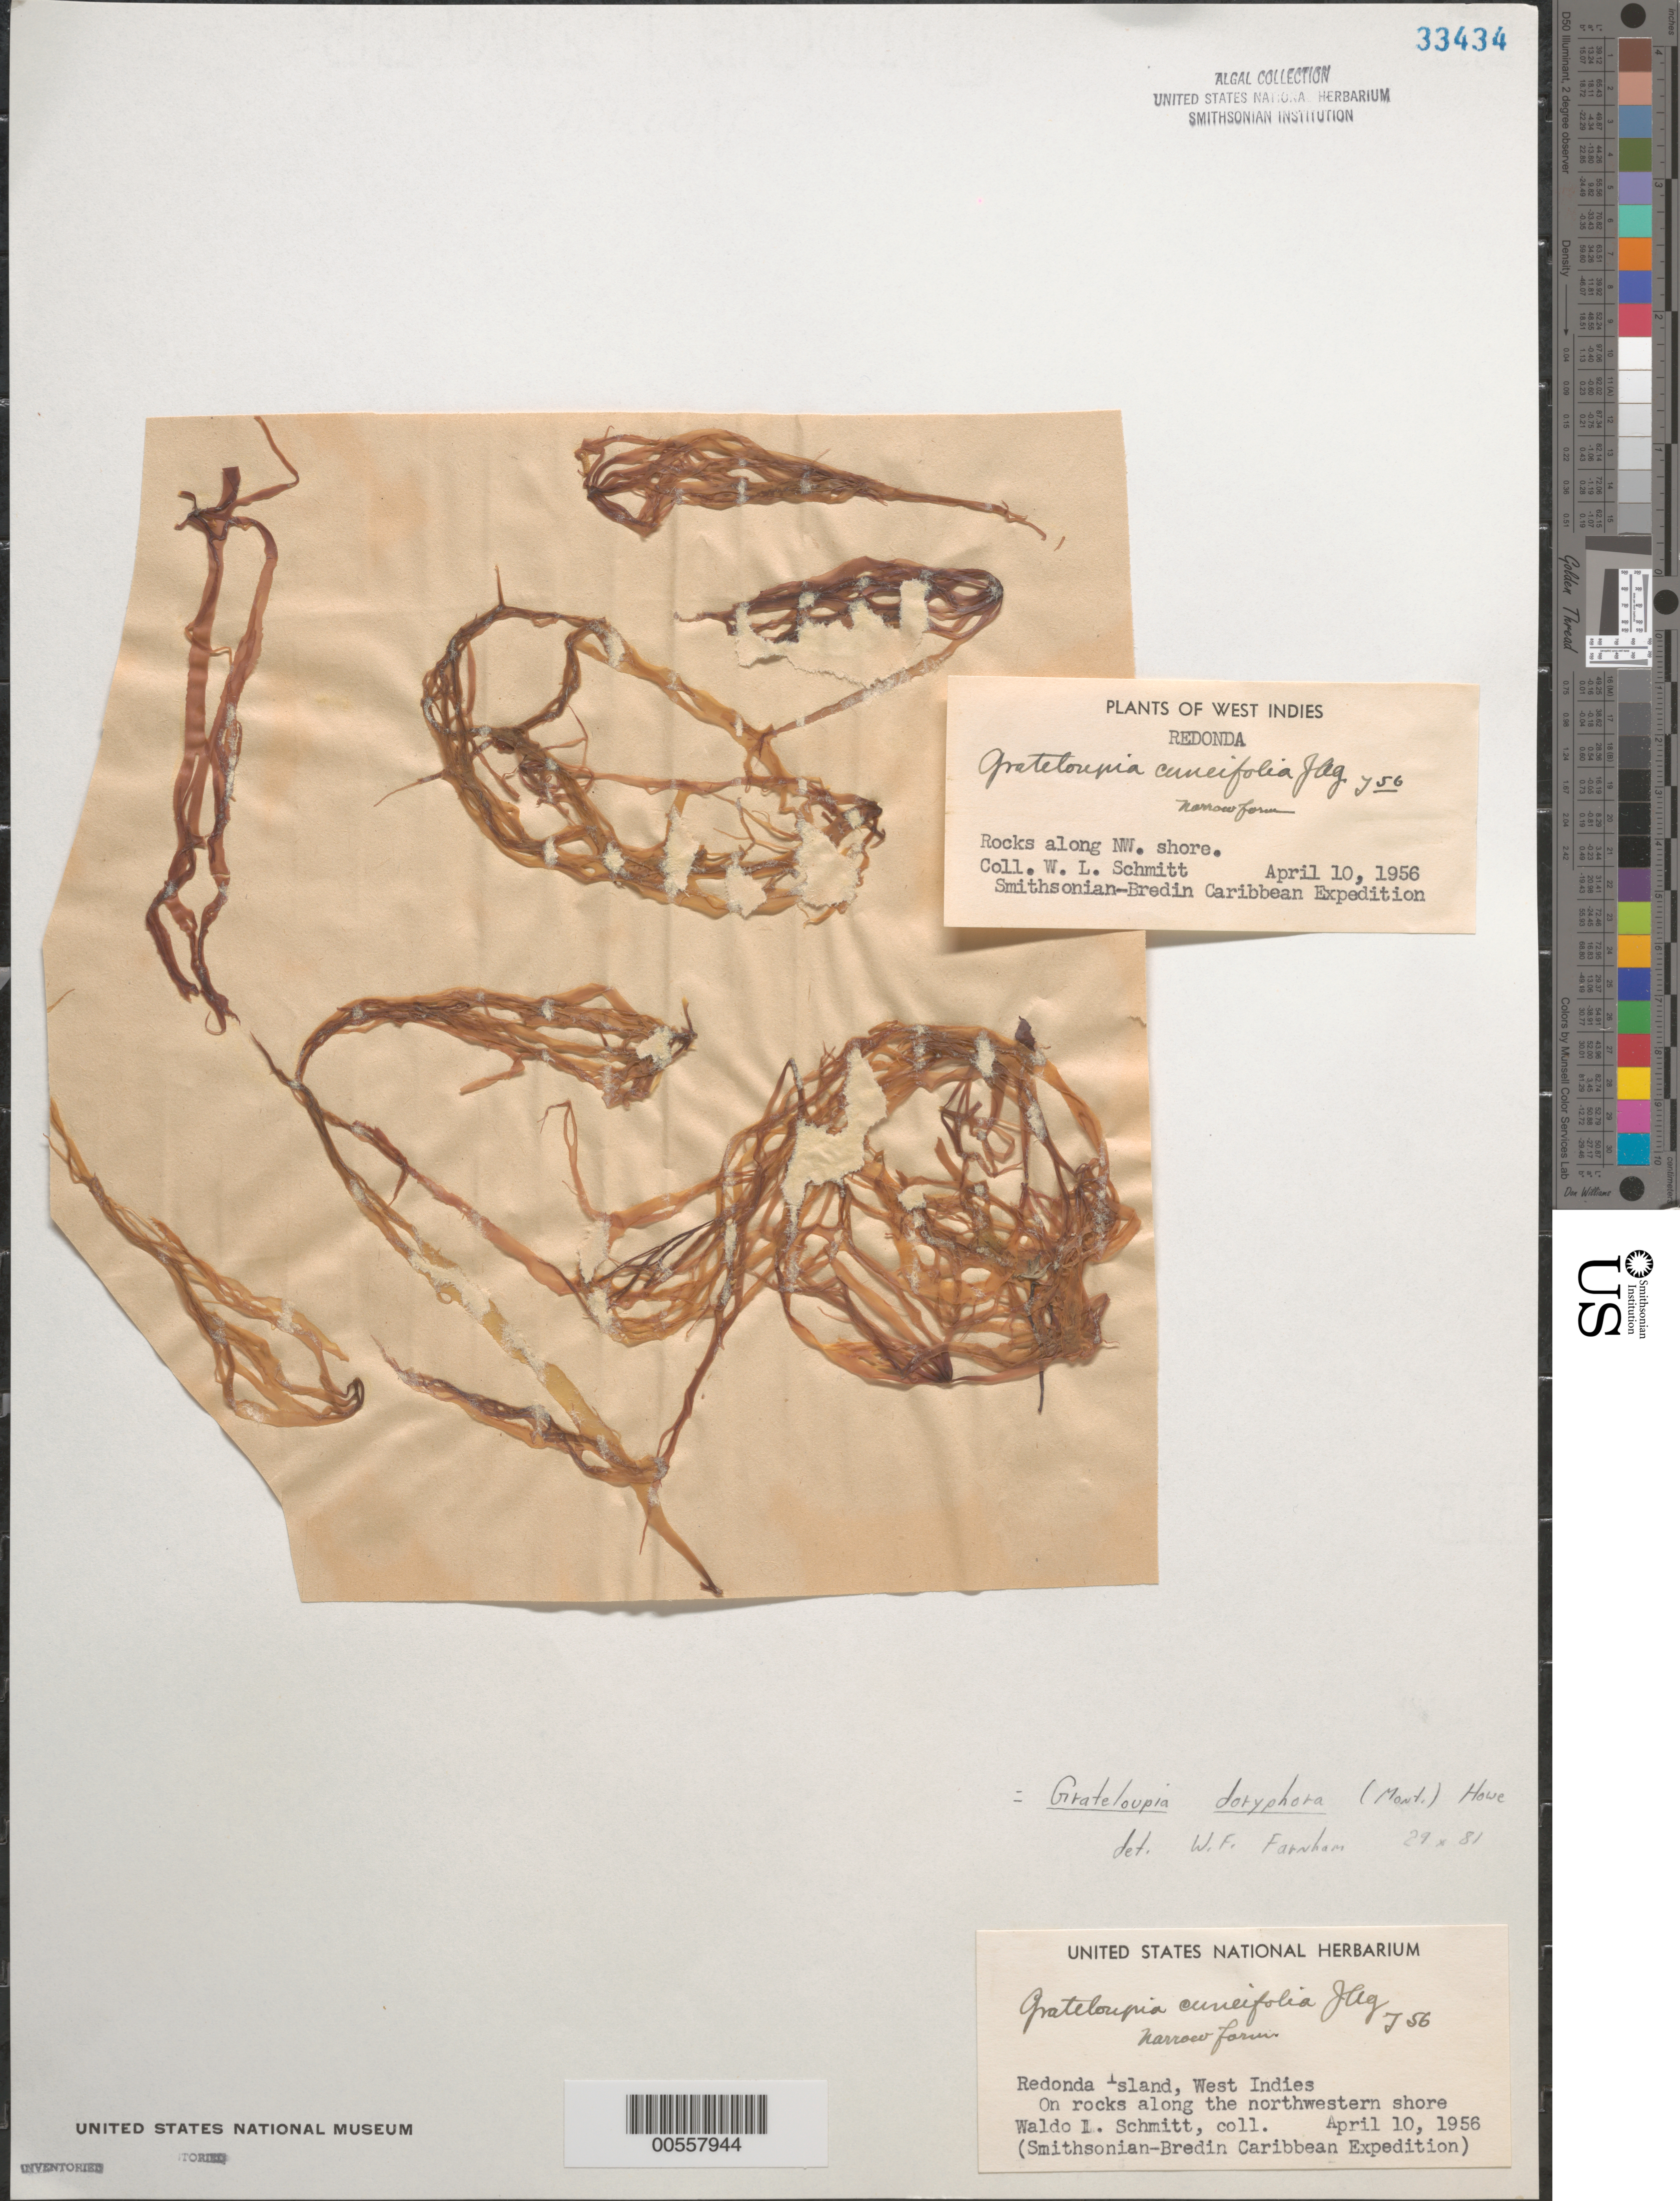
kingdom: Plantae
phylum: Rhodophyta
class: Florideophyceae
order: Halymeniales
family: Halymeniaceae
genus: Grateloupia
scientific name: Grateloupia doryphora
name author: (Mont.) Howe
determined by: Farnham, W. F.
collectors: W. L. Schmitt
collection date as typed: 10 Apr 1956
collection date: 1956-04-10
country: Antigua and Barbuda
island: Antigua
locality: Redonda Island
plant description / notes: Smithsonian-Bredin Caribbean Expedition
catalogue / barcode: US 33434